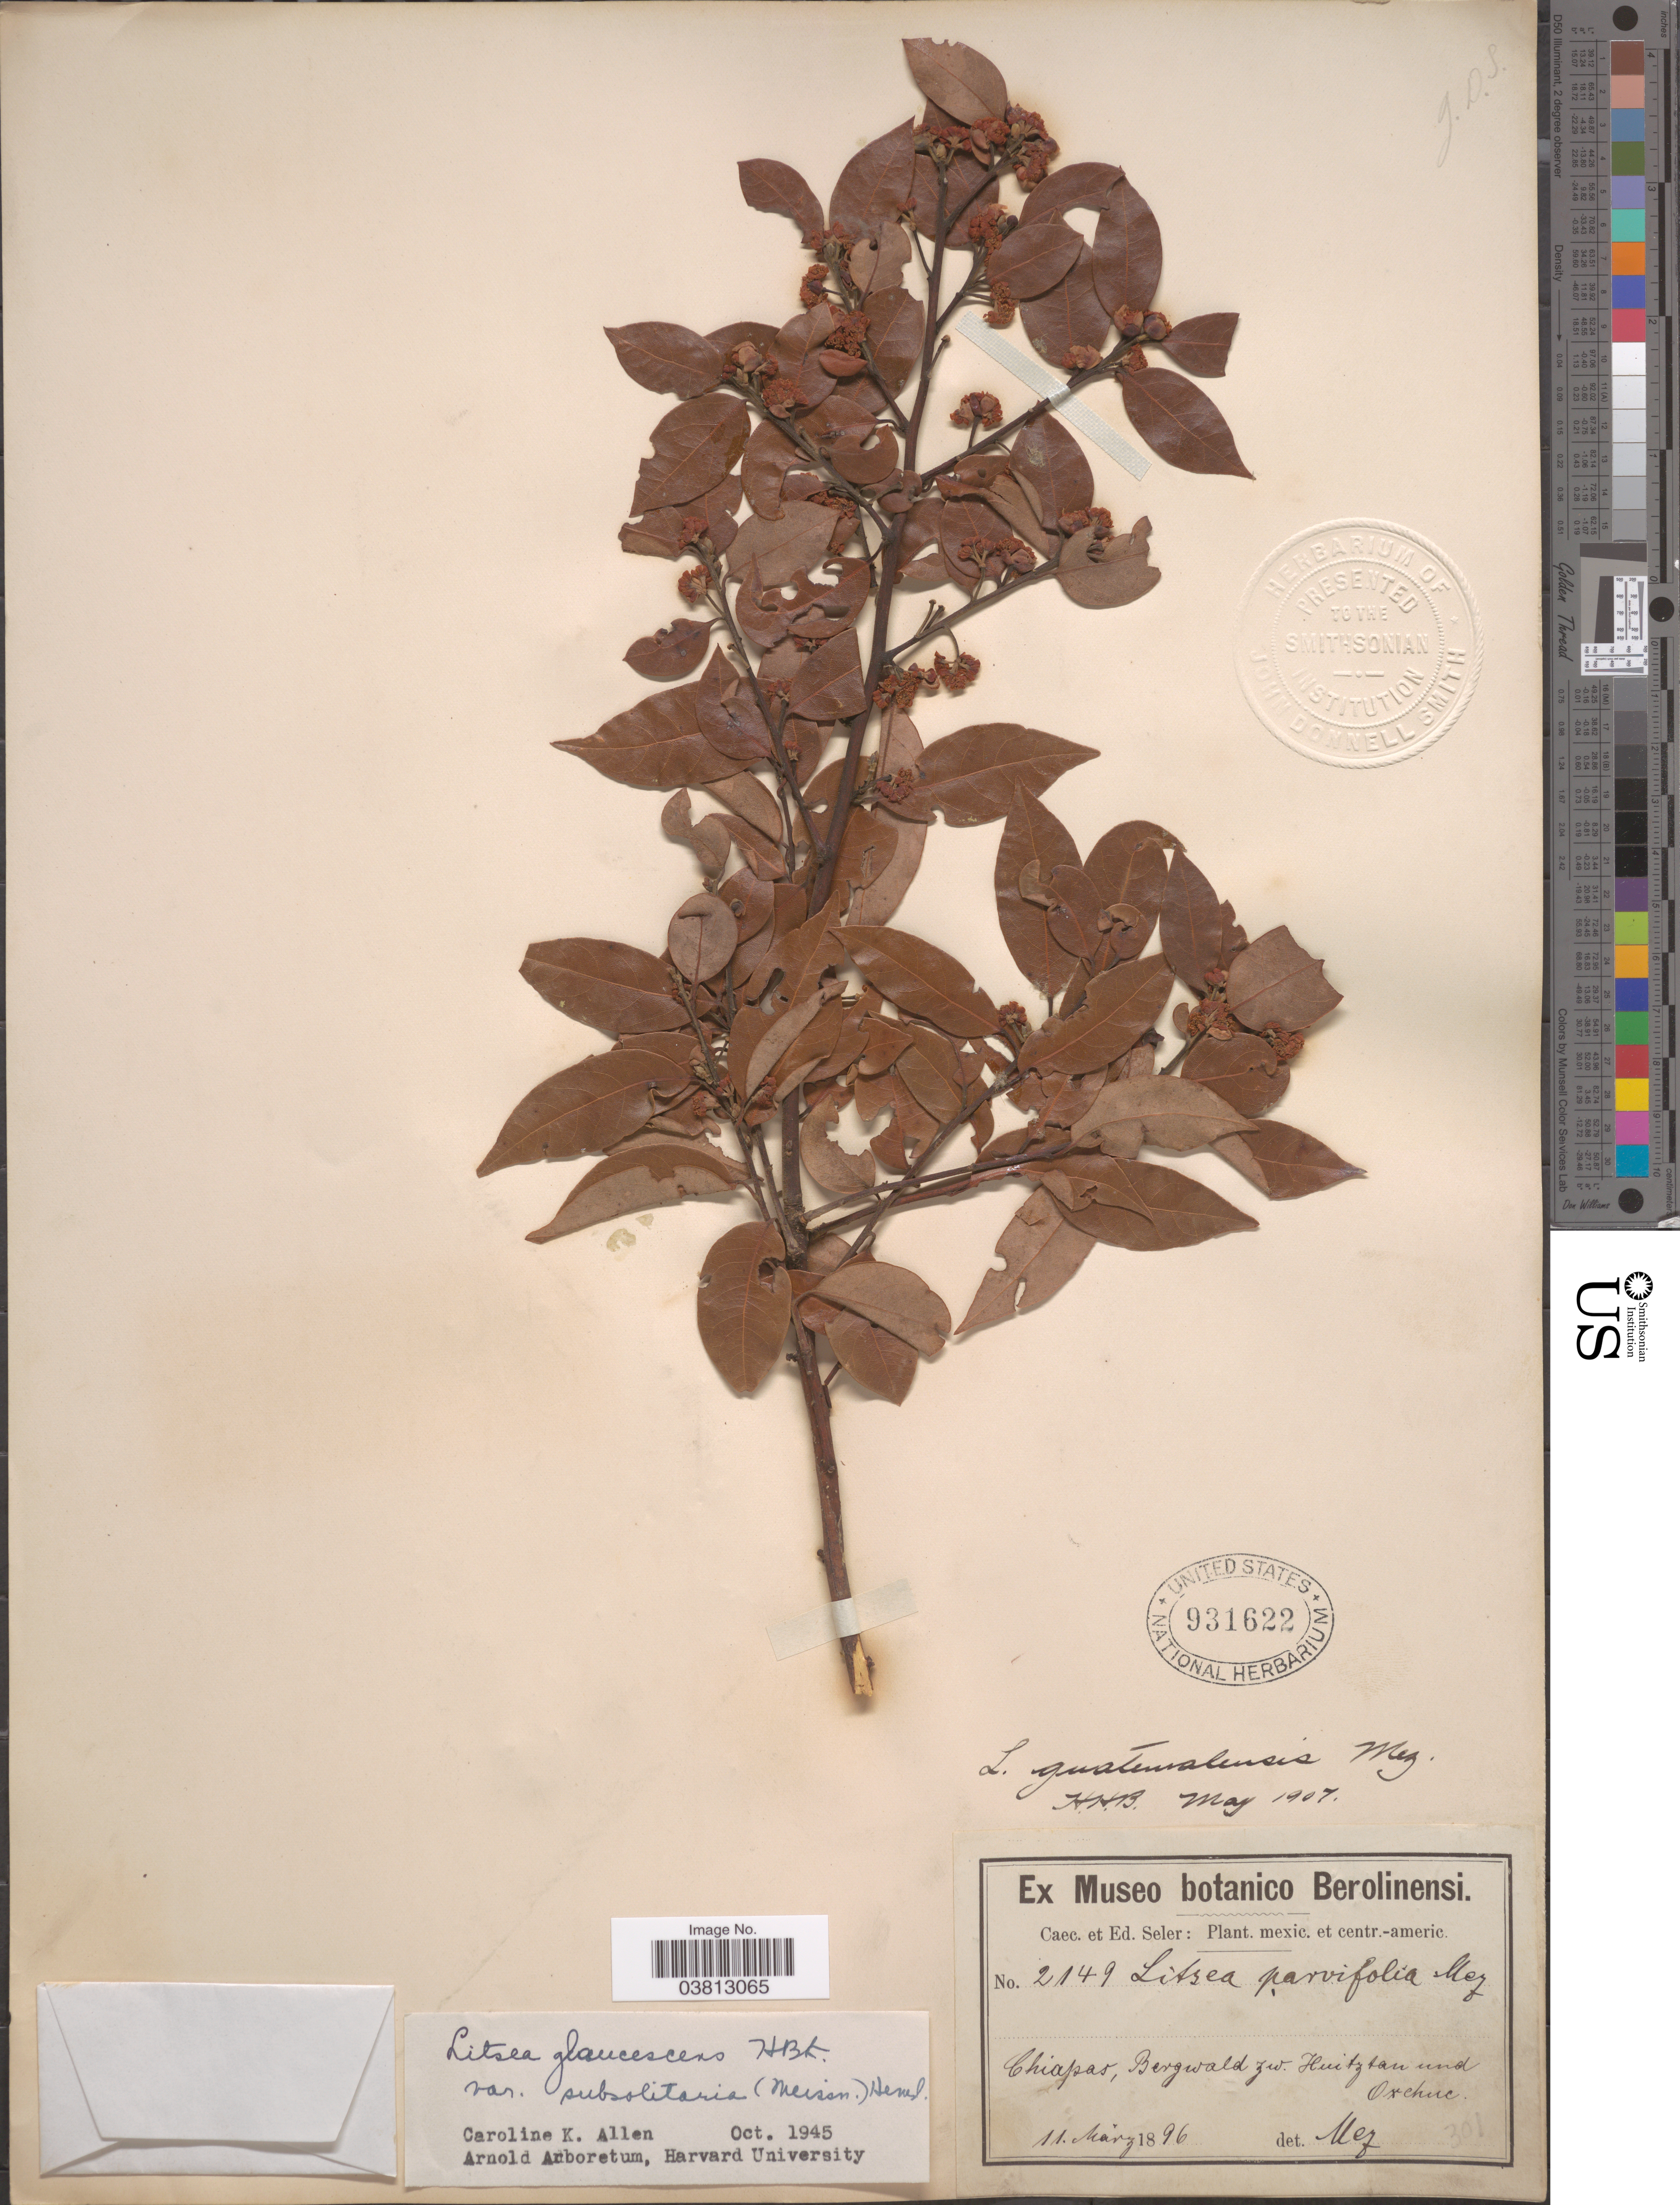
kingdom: Plantae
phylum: Tracheophyta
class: Magnoliopsida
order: Laurales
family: Lauraceae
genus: Litsea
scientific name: Litsea glaucescens var. subsolitaria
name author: Kunth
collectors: ex Caec. et Ed Seler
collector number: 2149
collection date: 1896-03-11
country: Mexico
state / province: Chiapas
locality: Bergwald Zw. Huitztan und Oxchuc.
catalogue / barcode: US 931622